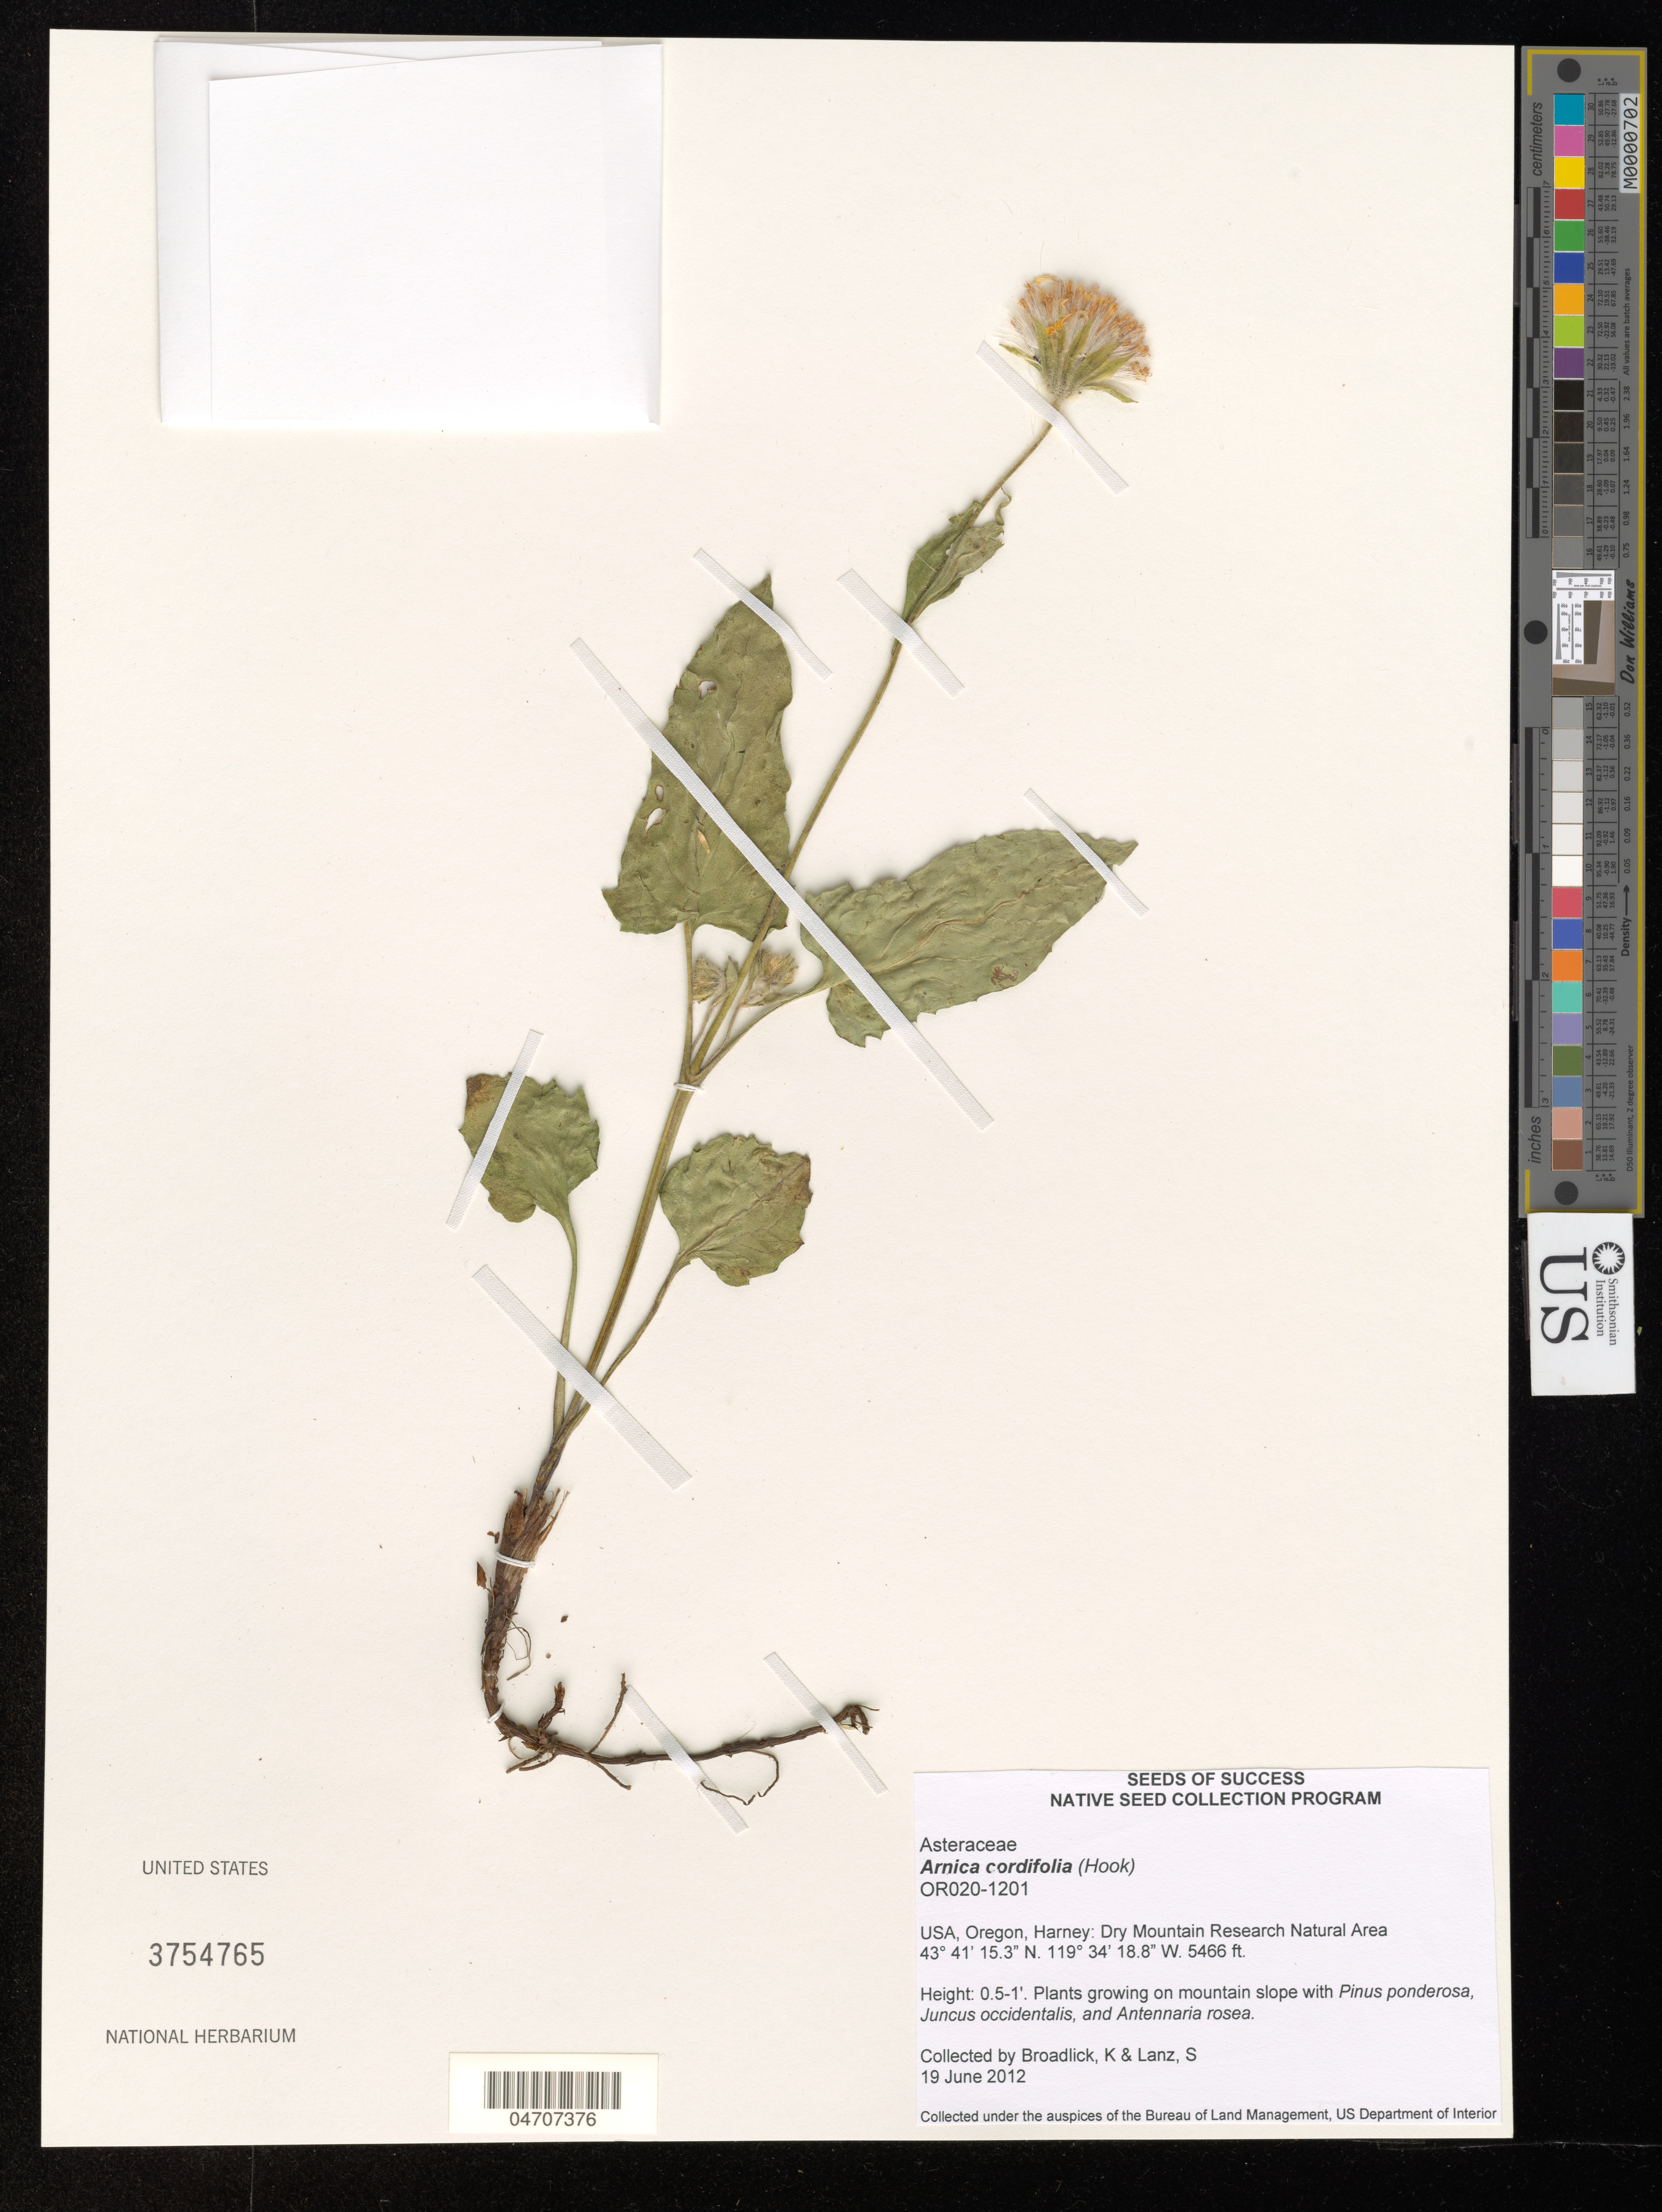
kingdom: Plantae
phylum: Tracheophyta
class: Magnoliopsida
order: Asterales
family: Asteraceae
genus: Arnica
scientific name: Arnica cordifolia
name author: Hook.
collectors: C. Monroy & J. Dyer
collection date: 2012-06-19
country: United States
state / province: Oregon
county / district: Harney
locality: Harney: Dry Mountain Research Natural Area.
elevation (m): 1666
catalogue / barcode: US 3754765